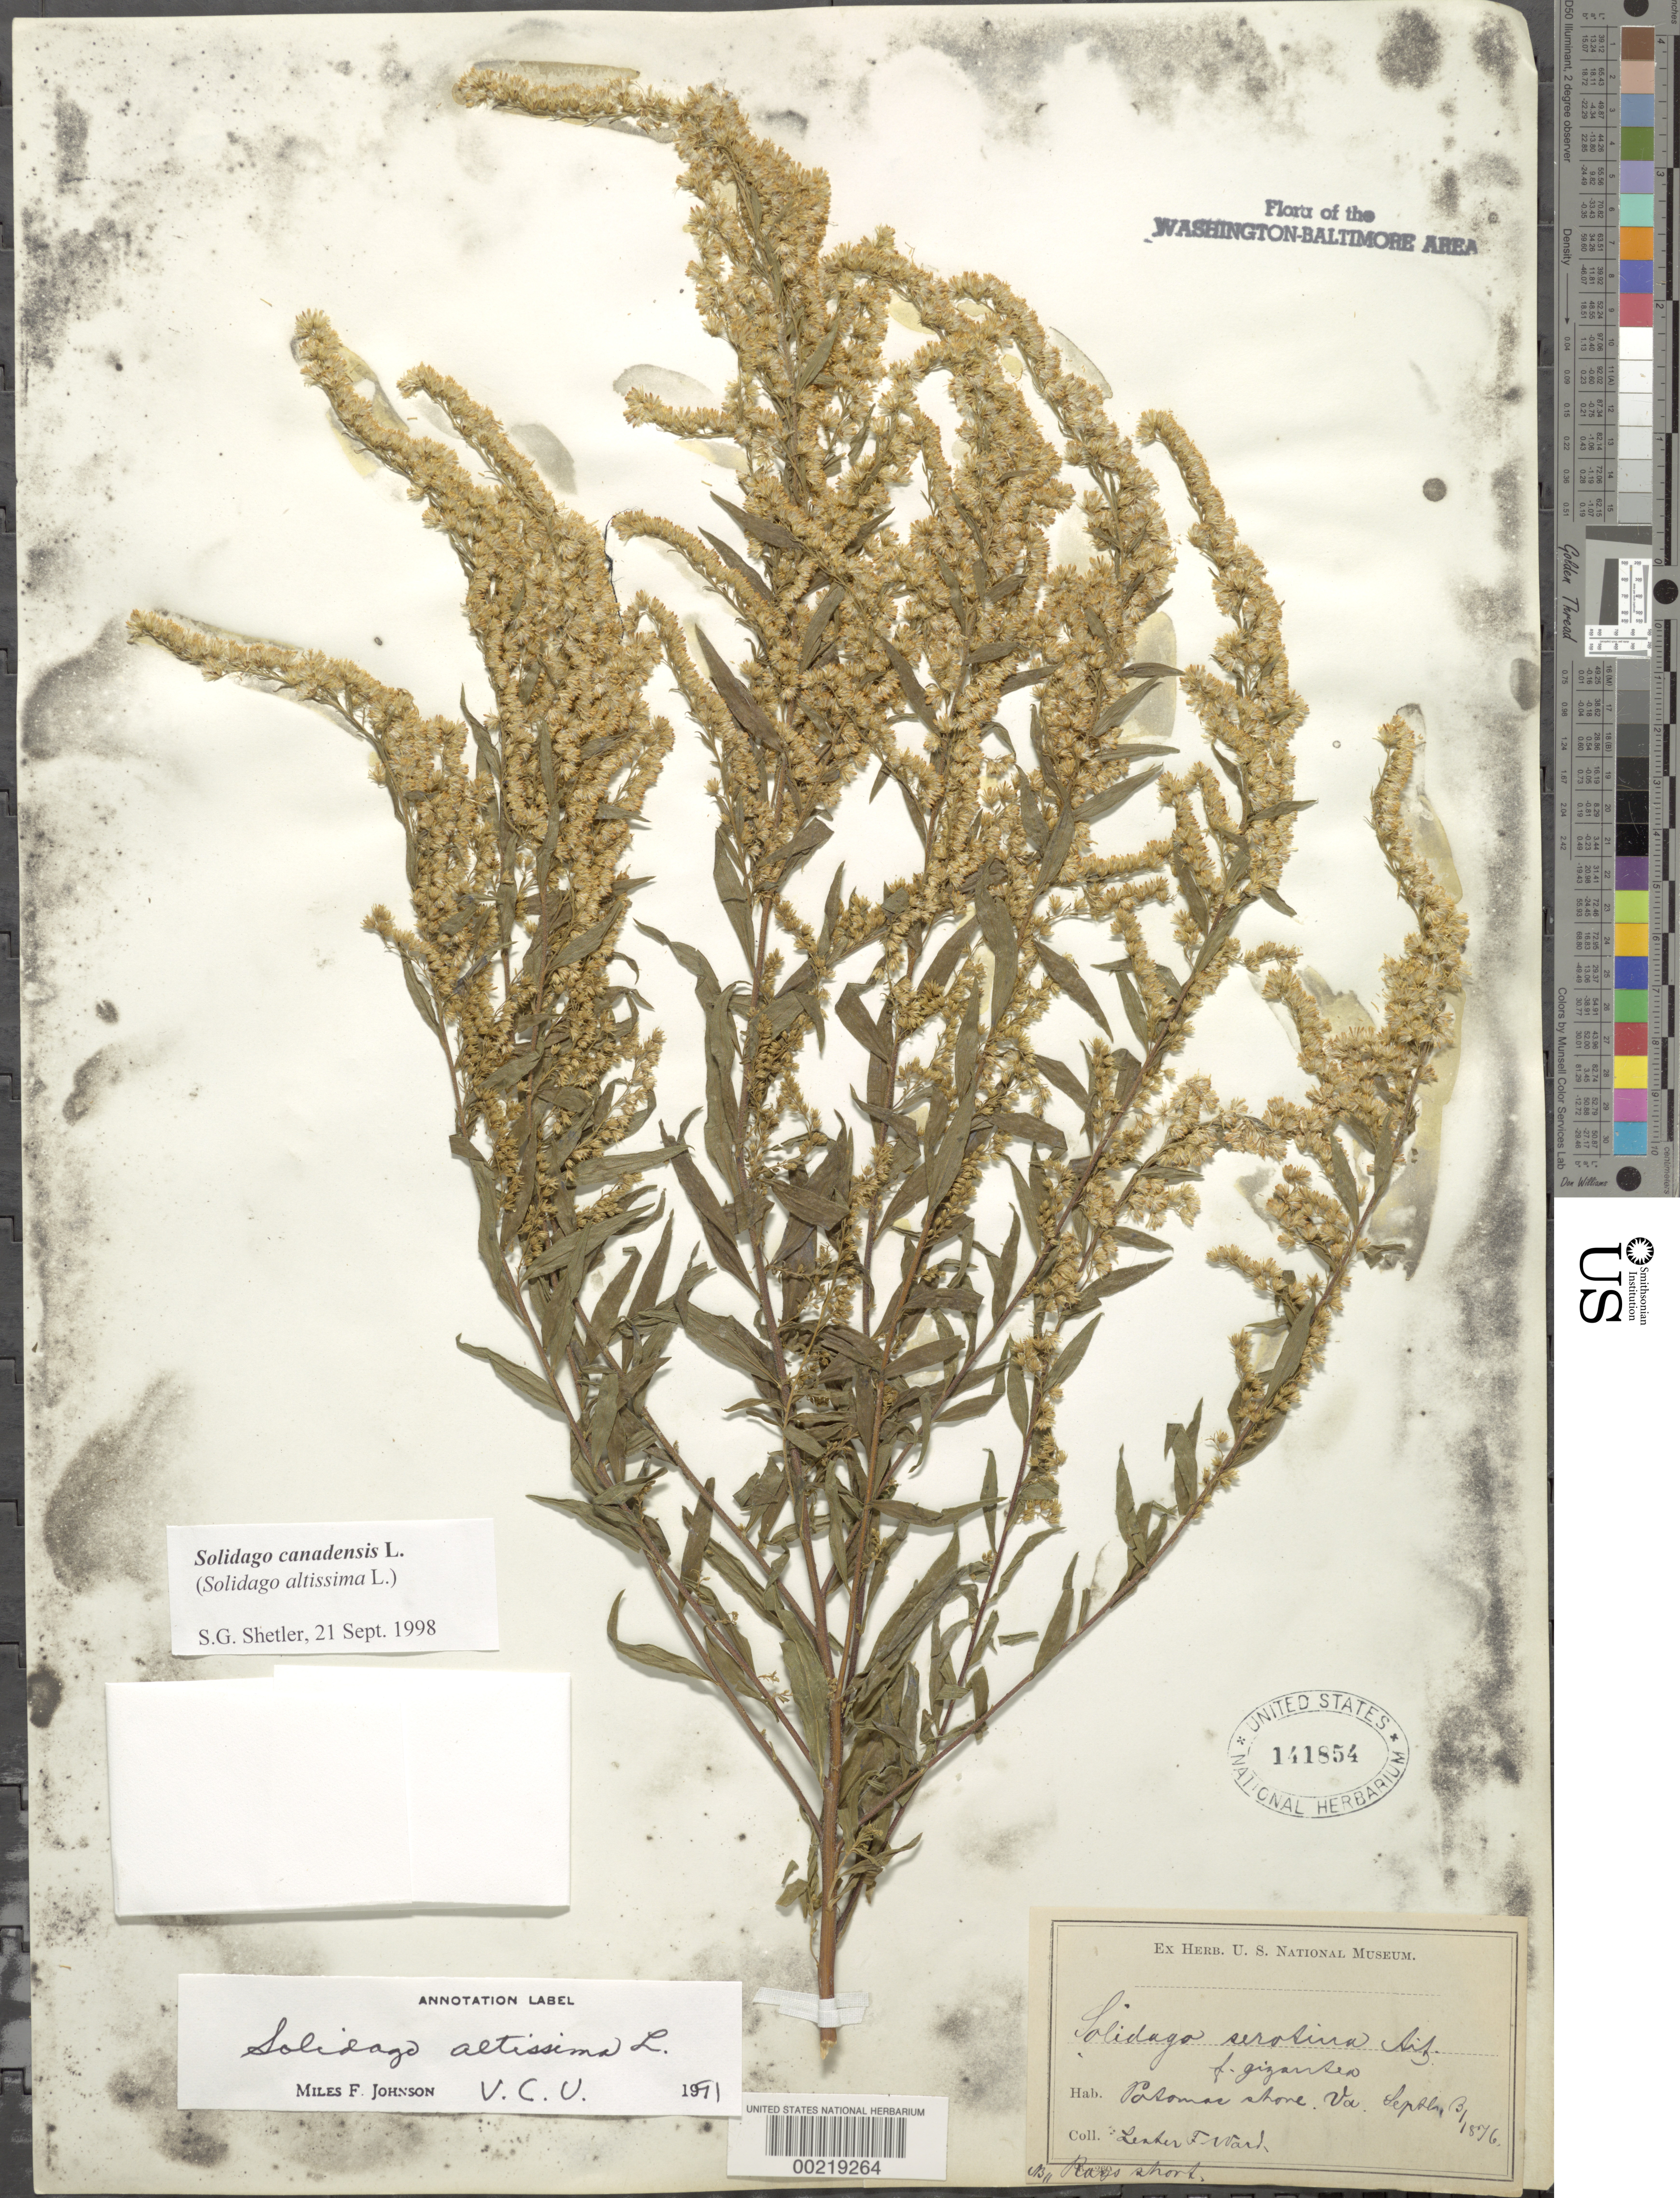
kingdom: Plantae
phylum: Tracheophyta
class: Magnoliopsida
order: Asterales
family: Asteraceae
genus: Solidago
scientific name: Solidago canadensis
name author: L.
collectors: L. F. Ward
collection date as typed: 03 Sep 1876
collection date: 1876-09-03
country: United States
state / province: Virginia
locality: Potomac shore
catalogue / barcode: US 141854